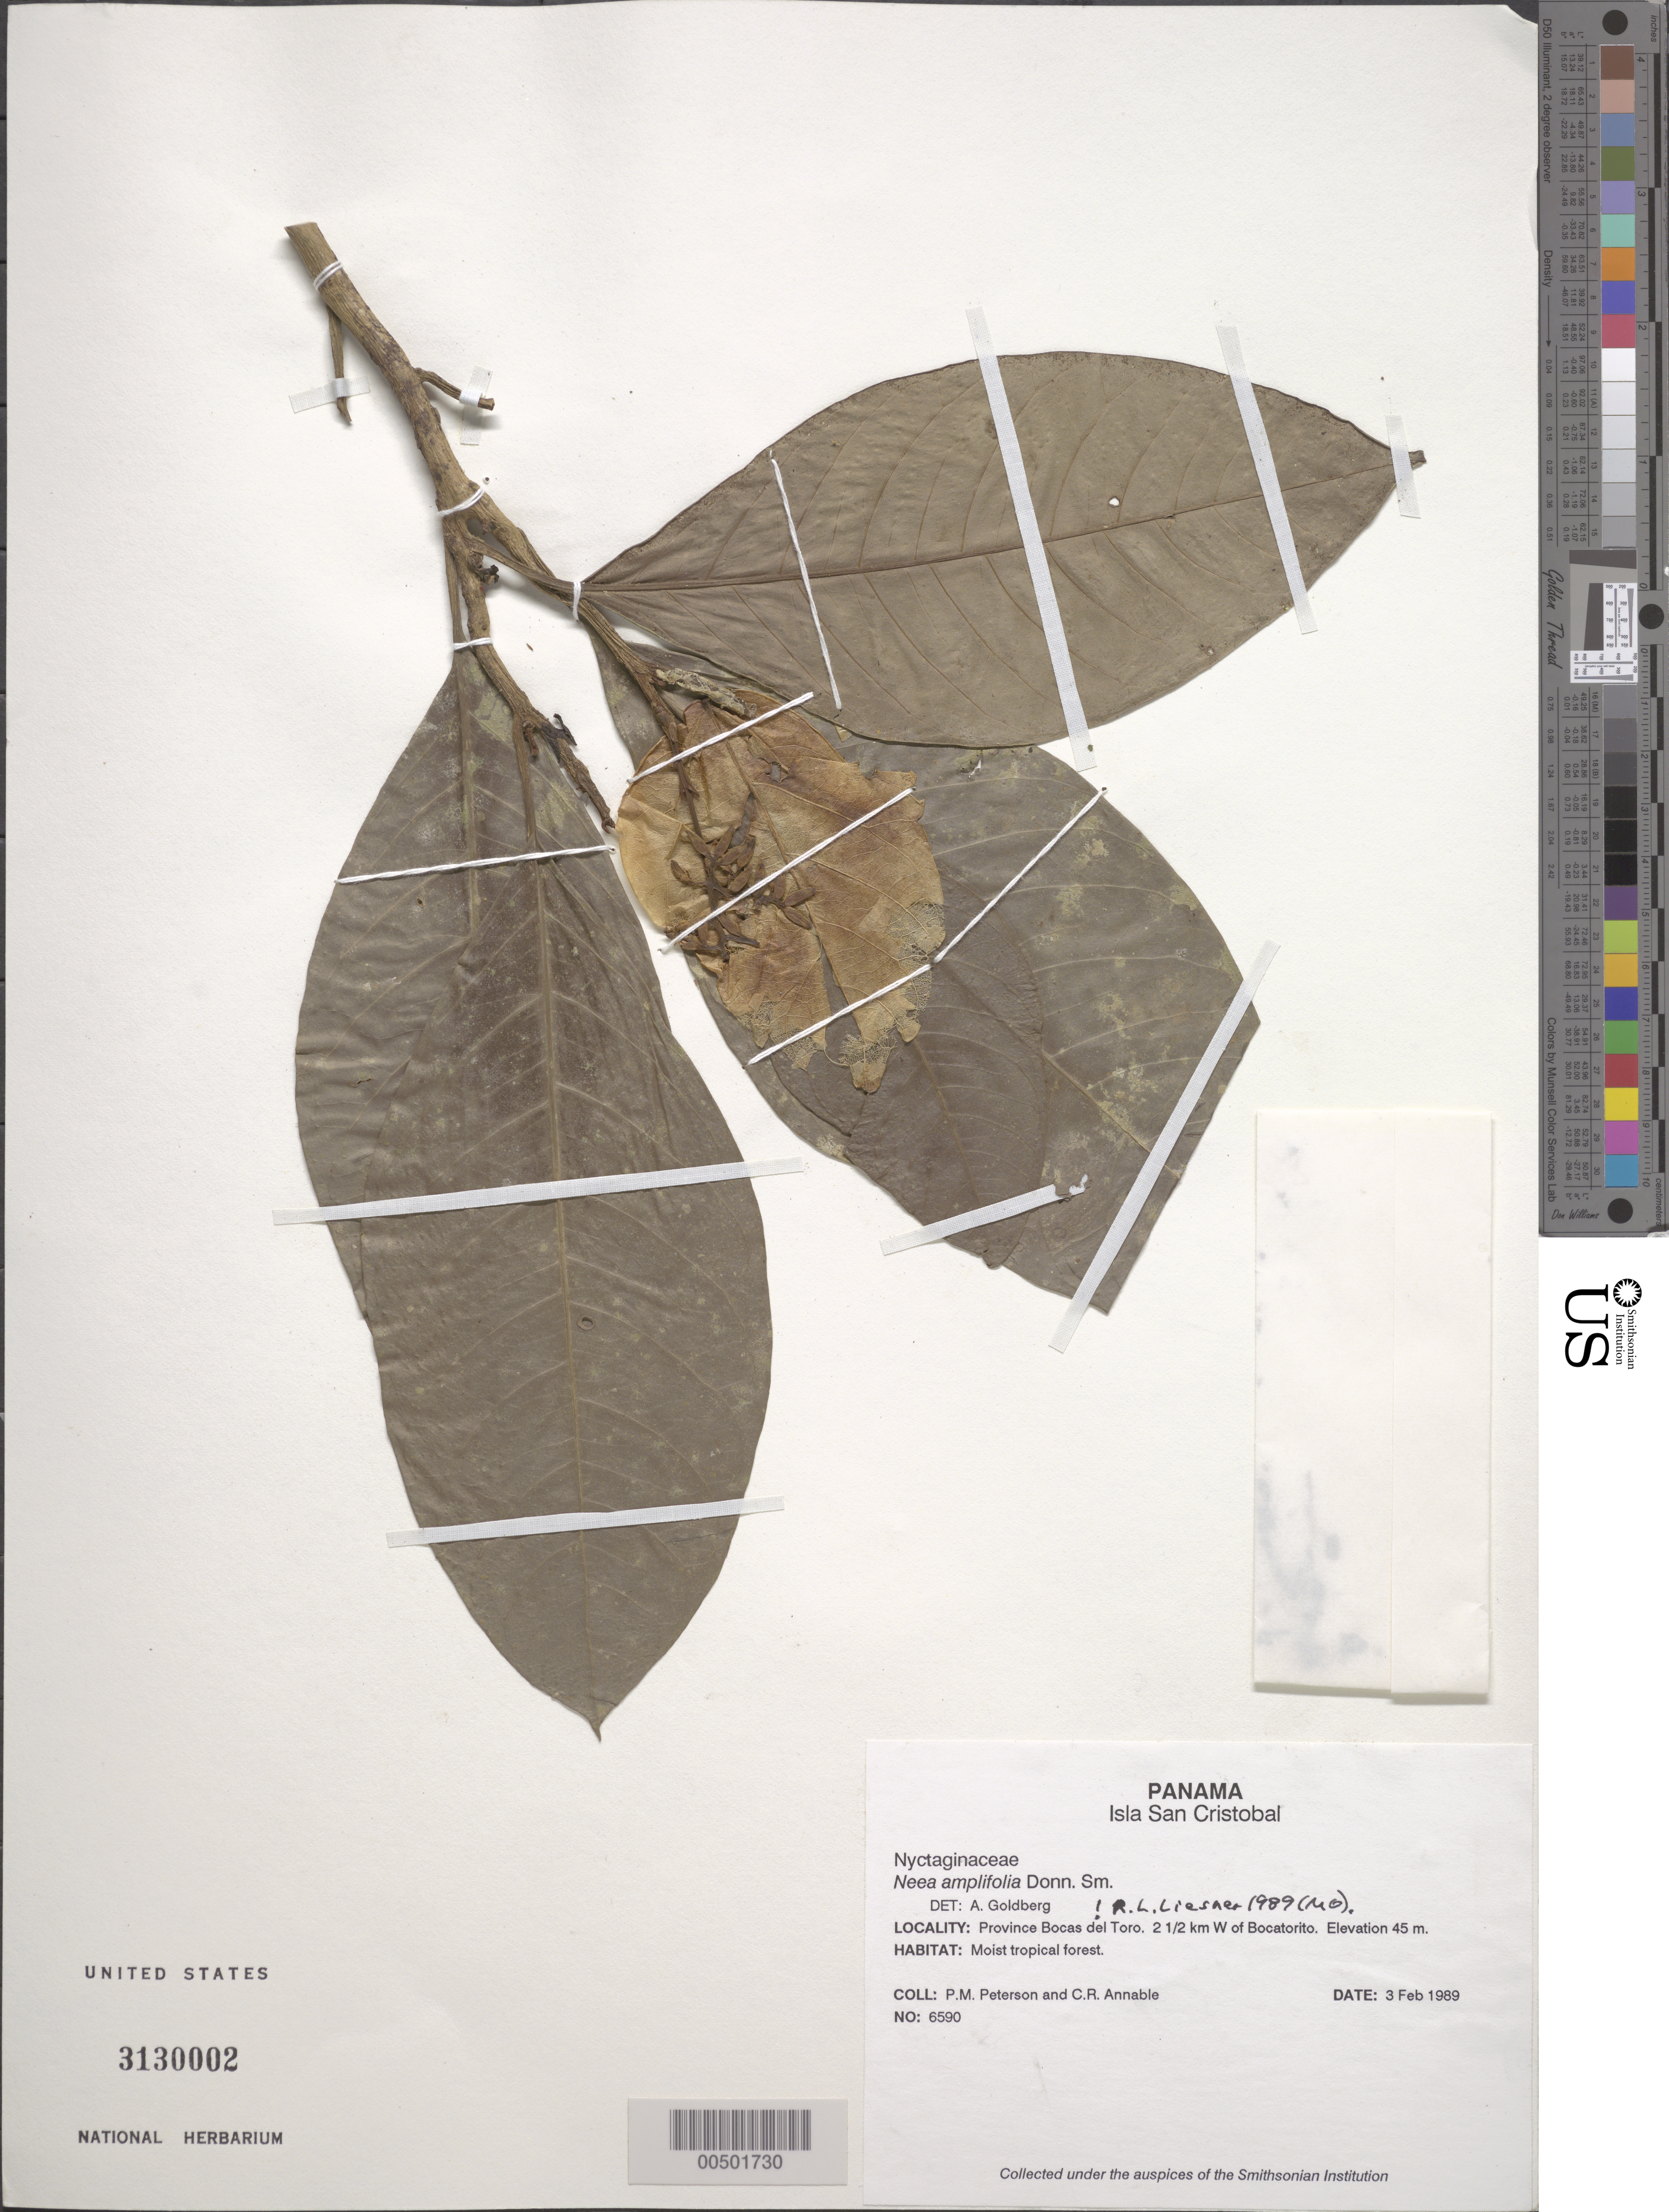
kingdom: Plantae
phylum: Tracheophyta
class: Magnoliopsida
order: Caryophyllales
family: Nyctaginaceae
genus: Neea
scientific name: Neea amplifolia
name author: Donn. Sm.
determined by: Liesner, R. L.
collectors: P. M. Peterson & C. R. Annable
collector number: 06590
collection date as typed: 03 Feb 1989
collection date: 1989-02-03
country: Panama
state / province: Bocas del Toro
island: San Cristóbal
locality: Isla San Cristobal, 2 1/2 km W of BocaTorito.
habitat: Moist tropical forest.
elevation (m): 45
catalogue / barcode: US 3130002